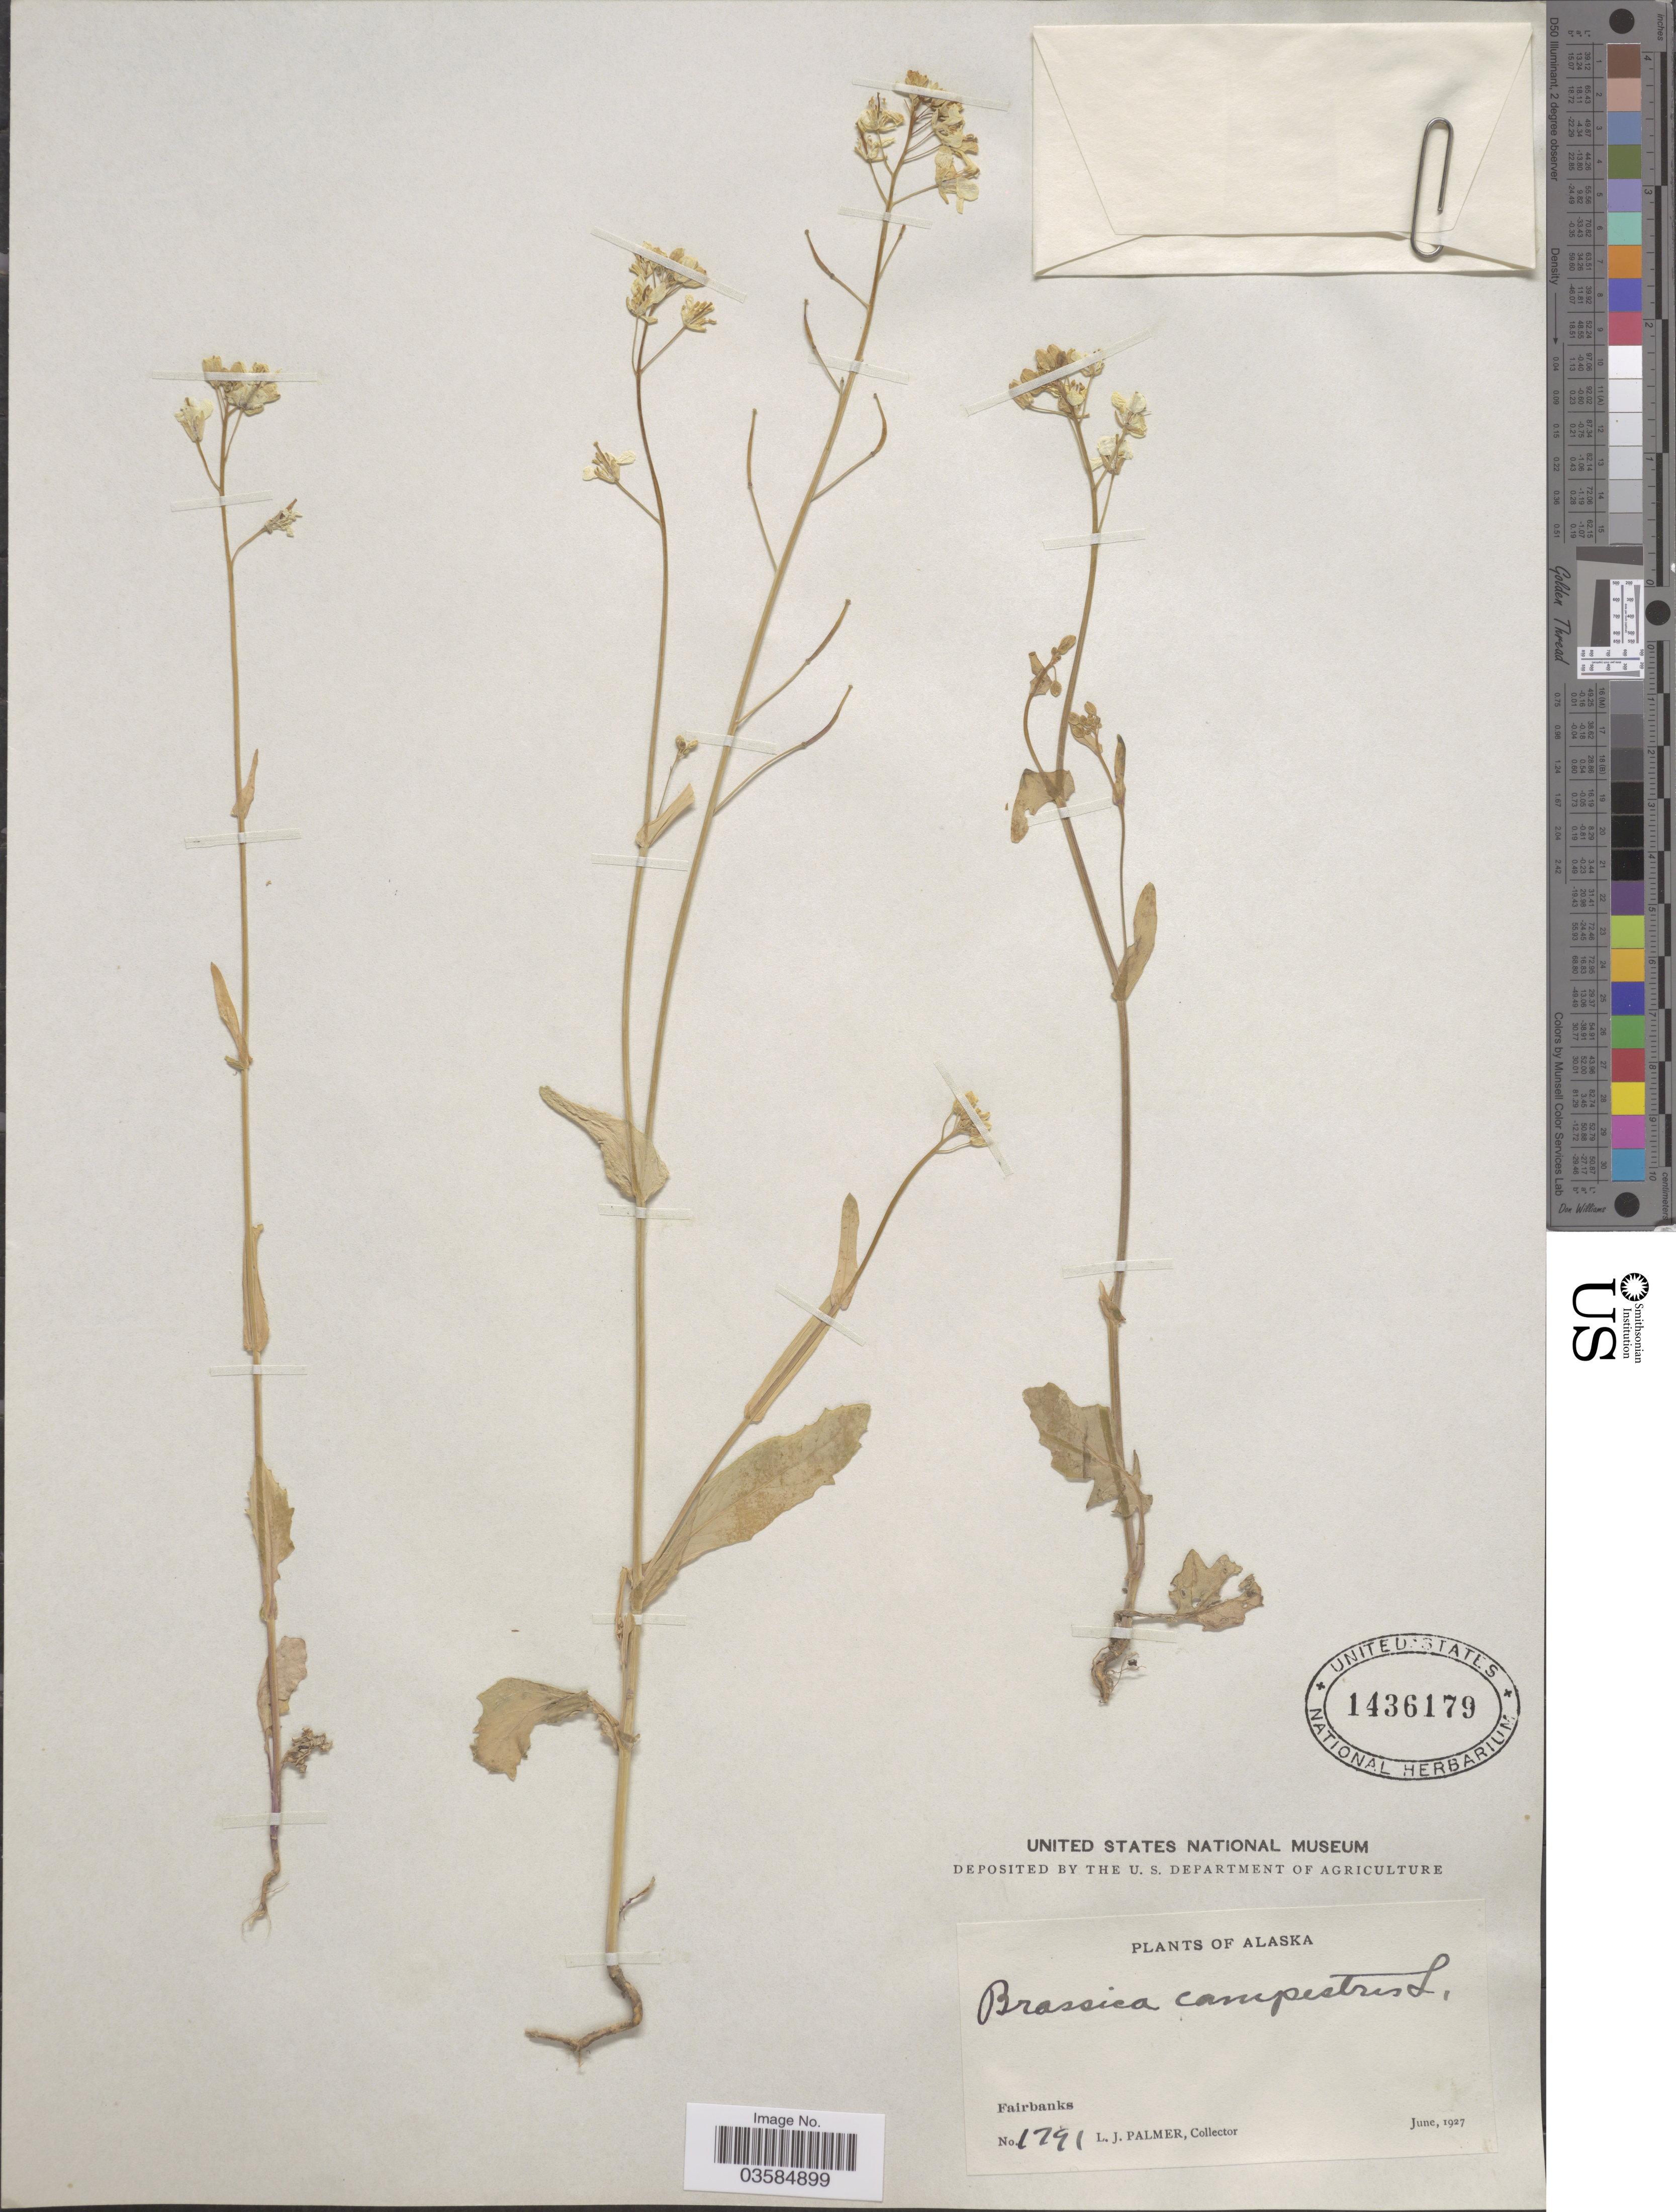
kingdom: Plantae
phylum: Tracheophyta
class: Magnoliopsida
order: Brassicales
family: Brassicaceae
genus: Brassica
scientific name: Brassica campestris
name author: L.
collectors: L. J. Palmer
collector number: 1791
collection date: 1927-06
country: United States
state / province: Alaska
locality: Fairbanks.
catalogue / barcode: US 1436179